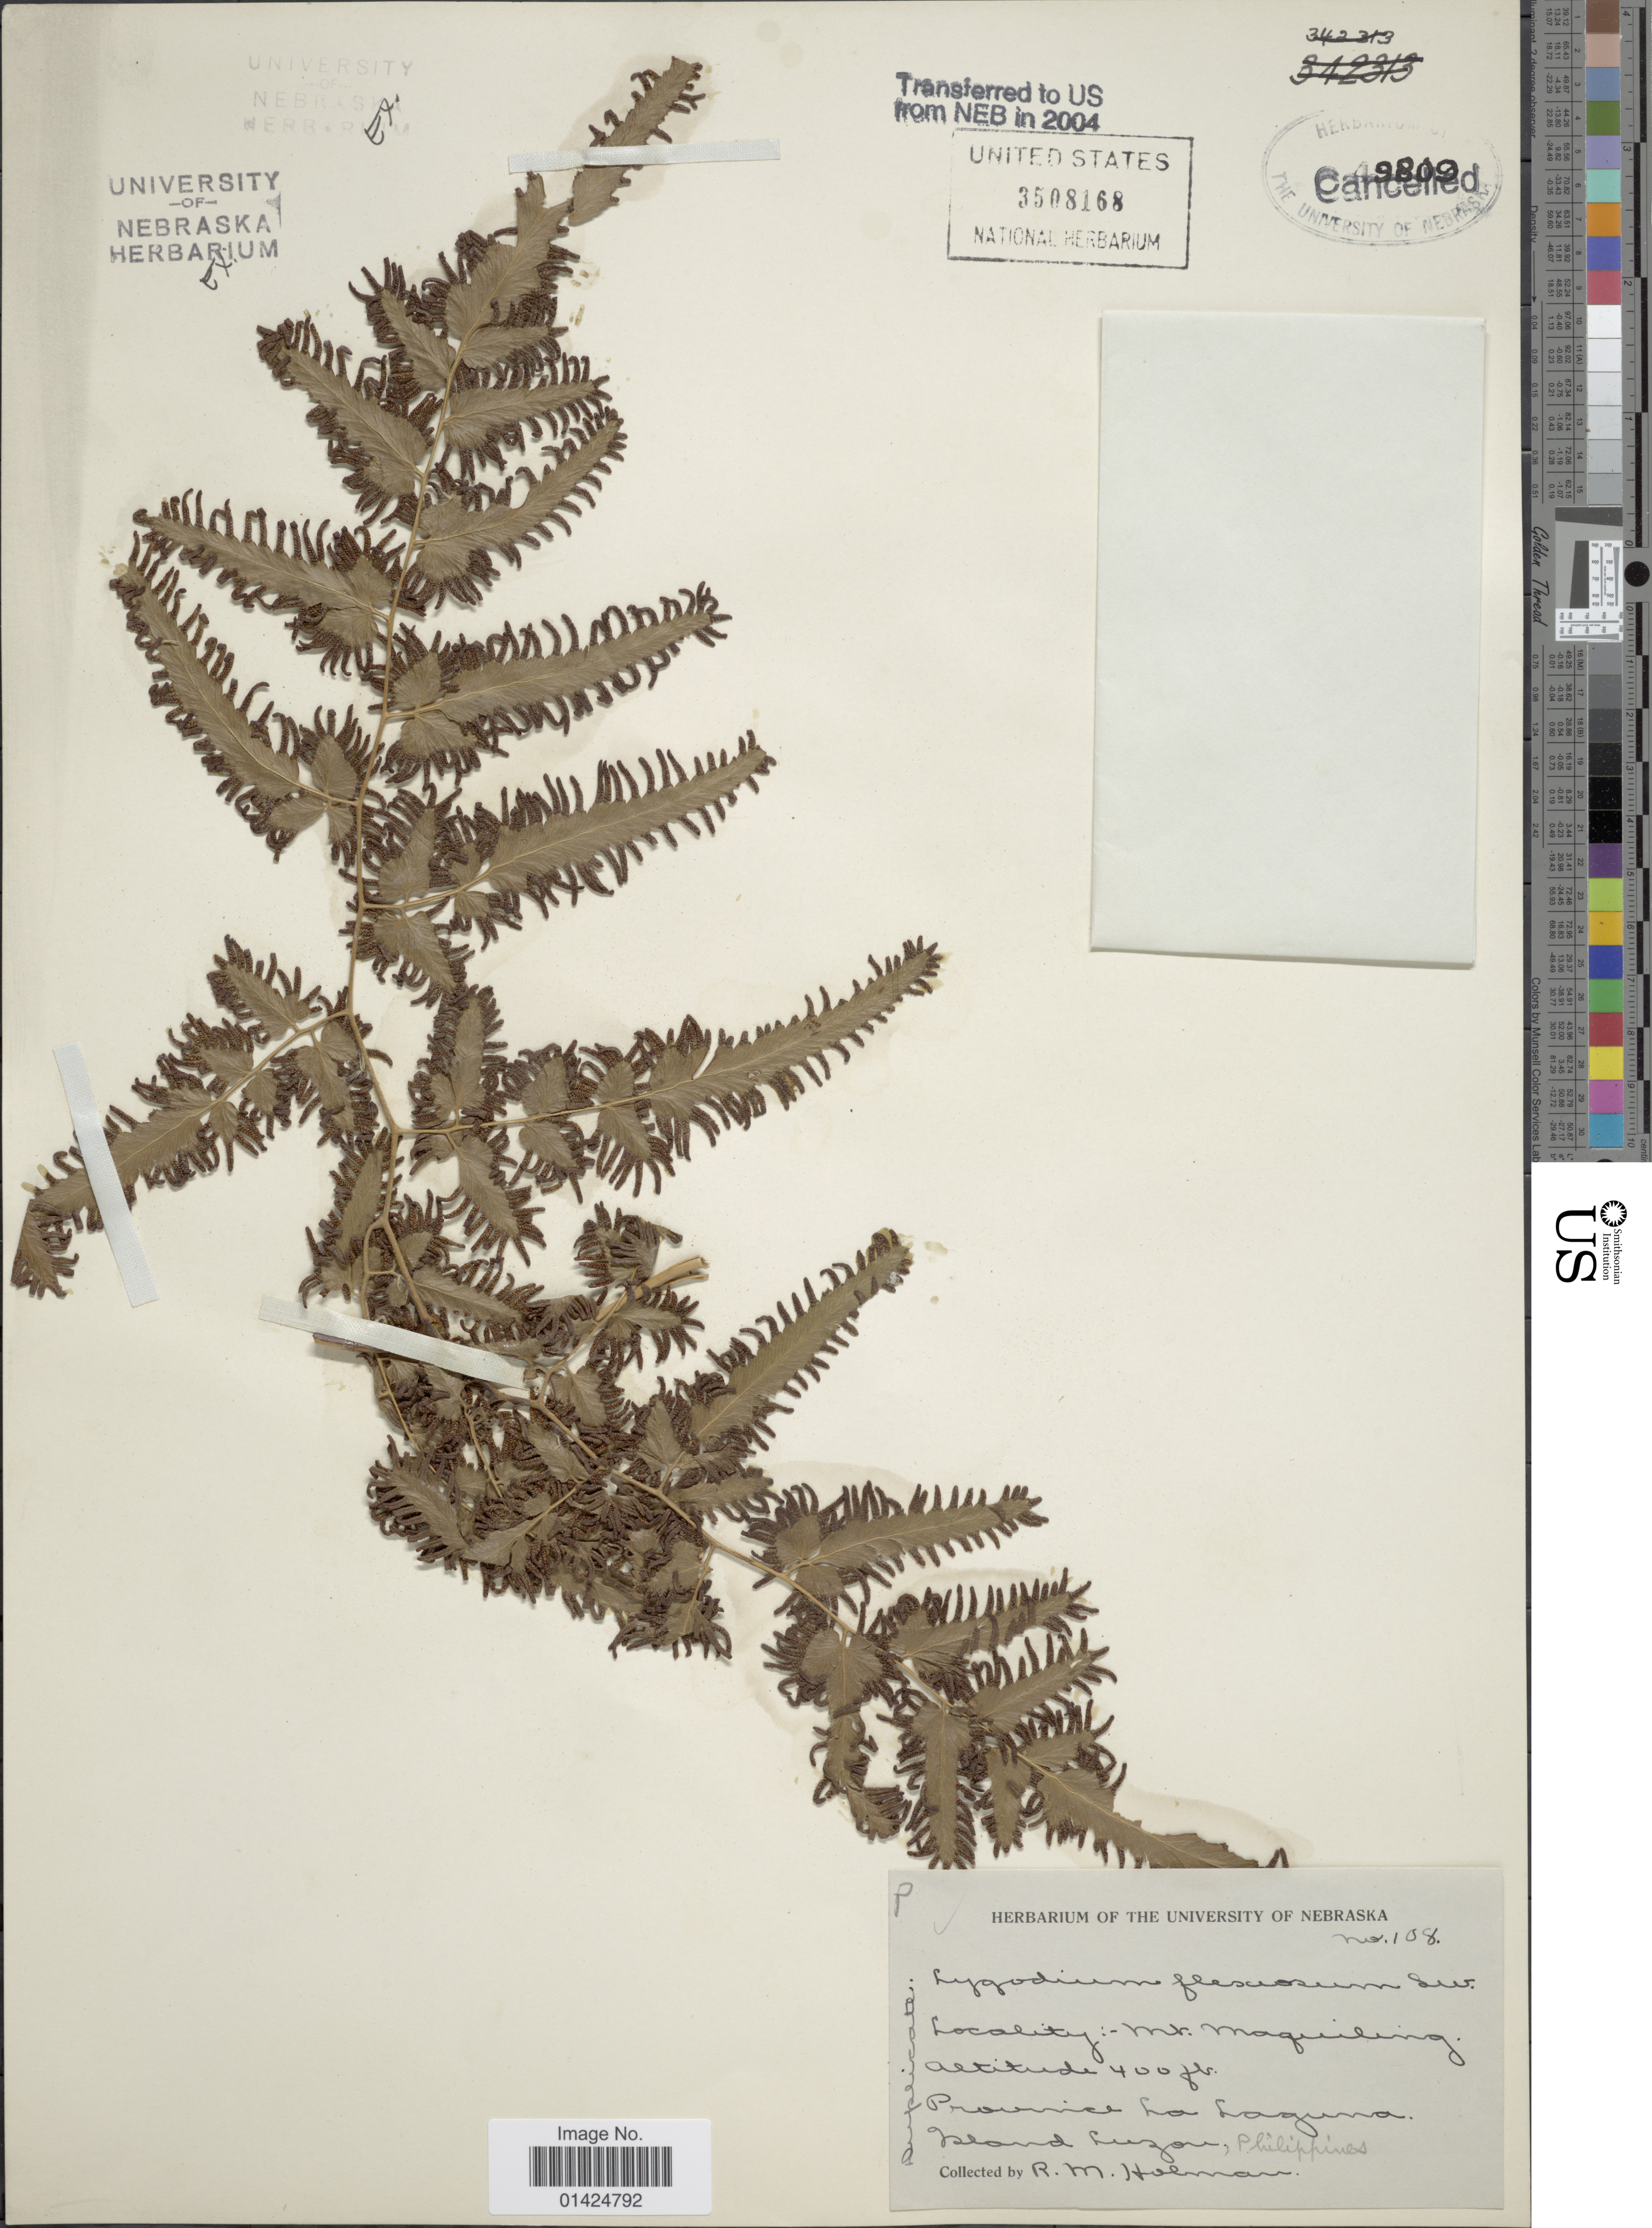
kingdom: Plantae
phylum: Tracheophyta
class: Polypodiopsida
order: Schizaeales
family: Lygodiaceae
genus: Lygodium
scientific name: Lygodium flexuosum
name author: Sw.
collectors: R. Holman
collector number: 108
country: Philippines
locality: Province La Laguna. Island Luzon.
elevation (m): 122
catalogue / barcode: US 3508168